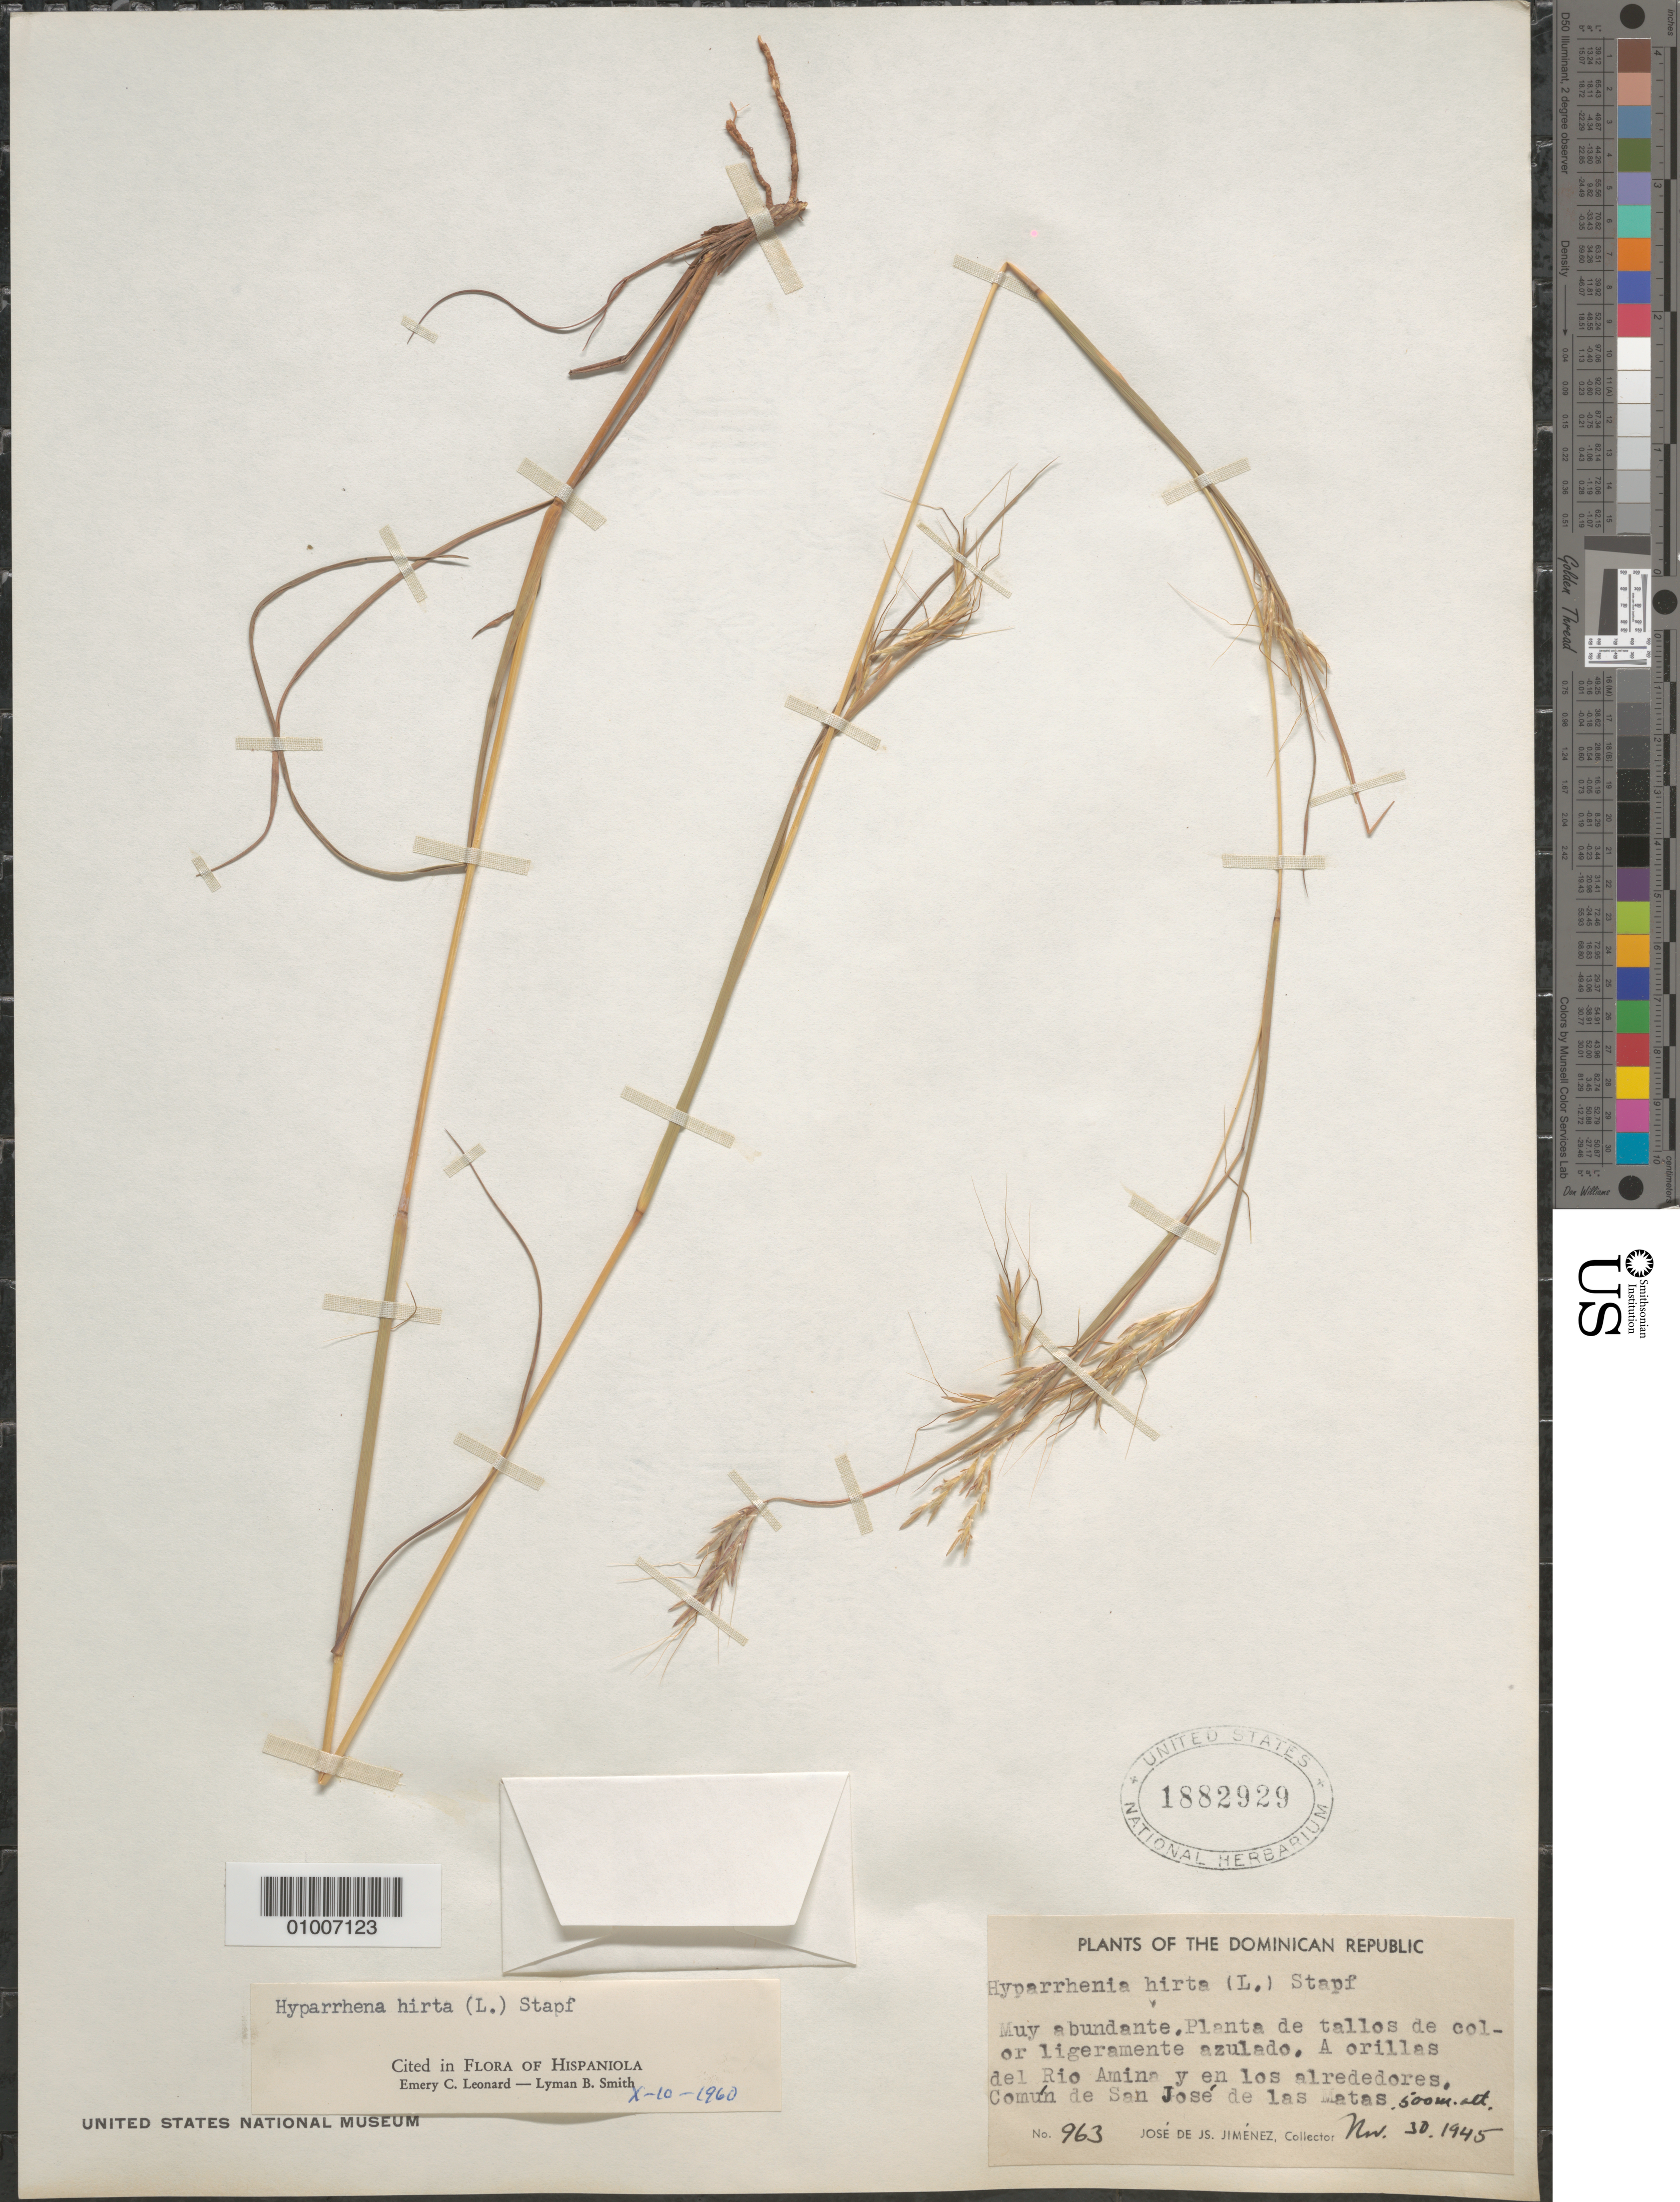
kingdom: Plantae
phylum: Tracheophyta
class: Liliopsida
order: Poales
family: Poaceae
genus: Hyparrhenia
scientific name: Hyparrhenia hirta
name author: (L.) Stapf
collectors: J. J. Jiménez Almonte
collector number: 963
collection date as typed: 30 Nov 1945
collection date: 1945-11-30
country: Dominican Republic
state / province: Santiago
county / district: San José de las Matas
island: Hispaniola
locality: Along the Rio Amina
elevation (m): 500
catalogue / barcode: US 1882929